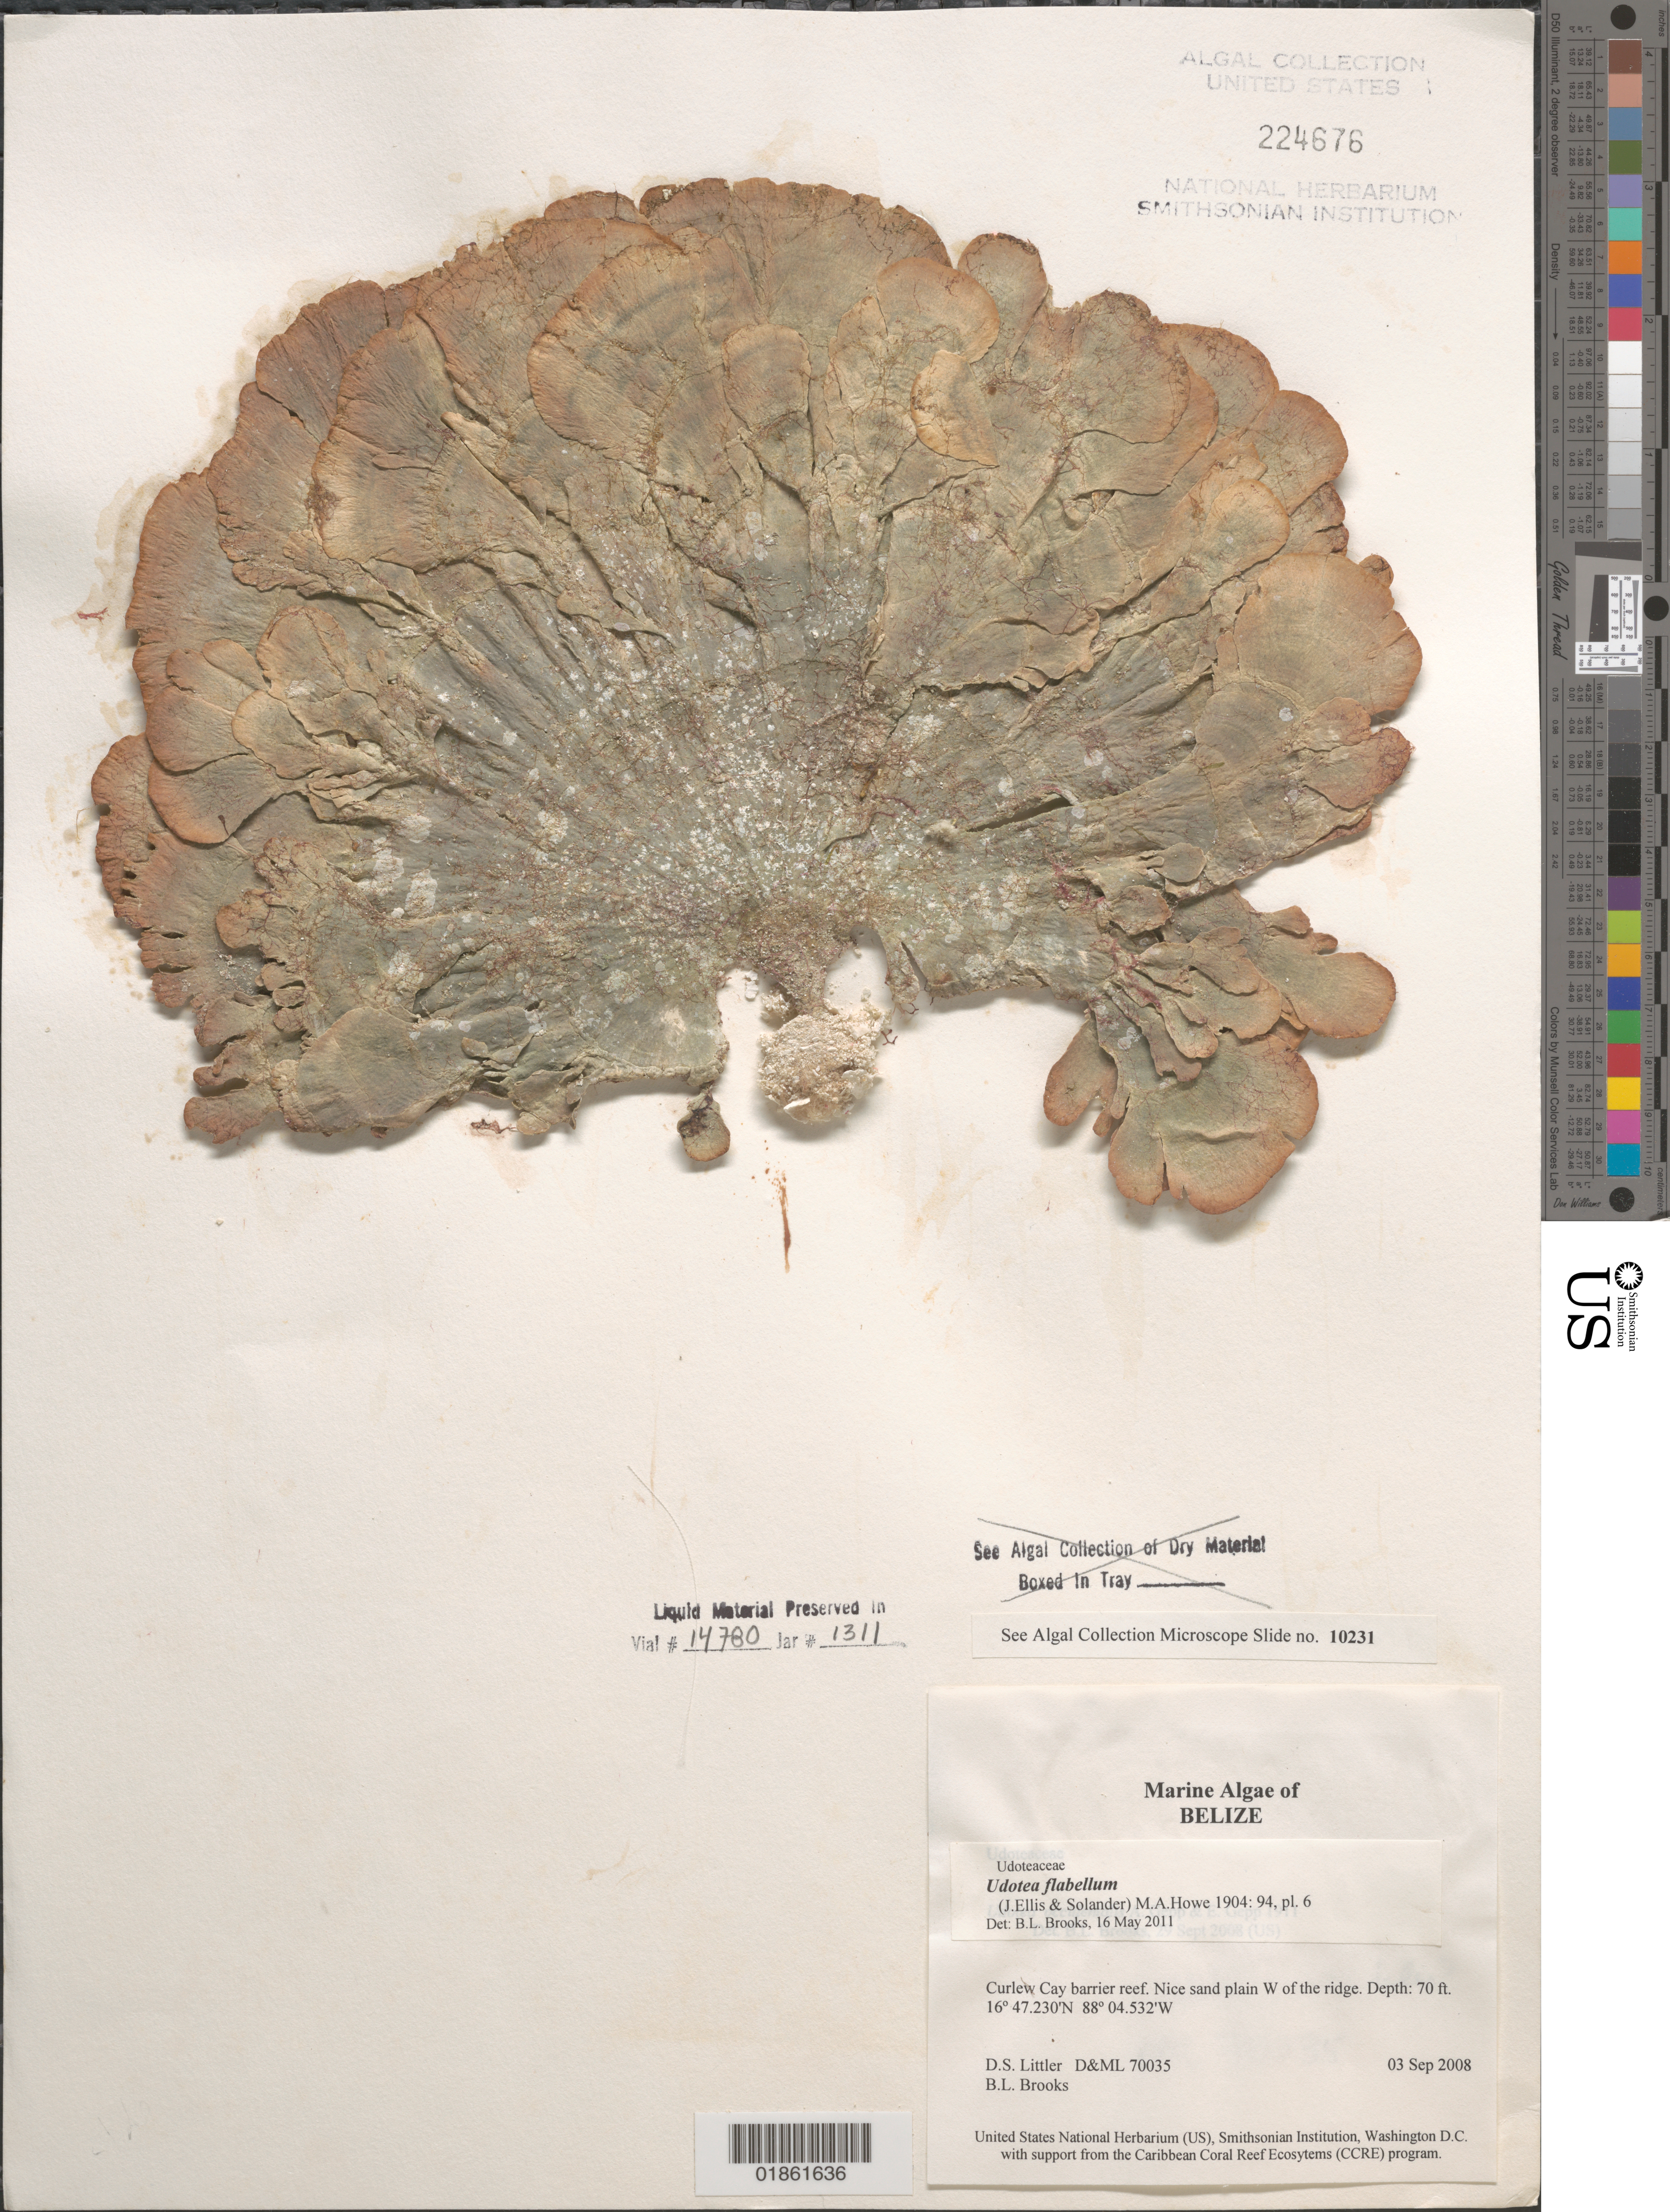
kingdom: Plantae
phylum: Chlorophyta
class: Ulvophyceae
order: Bryopsidales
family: Udoteaceae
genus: Udotea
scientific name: Udotea sp.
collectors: M. M. Littler, D. S. Littler & B. Brooks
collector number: D&ML 70035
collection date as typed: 03 Sep 2008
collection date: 2008-09-03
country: Belize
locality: Ridge off Curlew - Barrier Reef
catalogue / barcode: US 224676